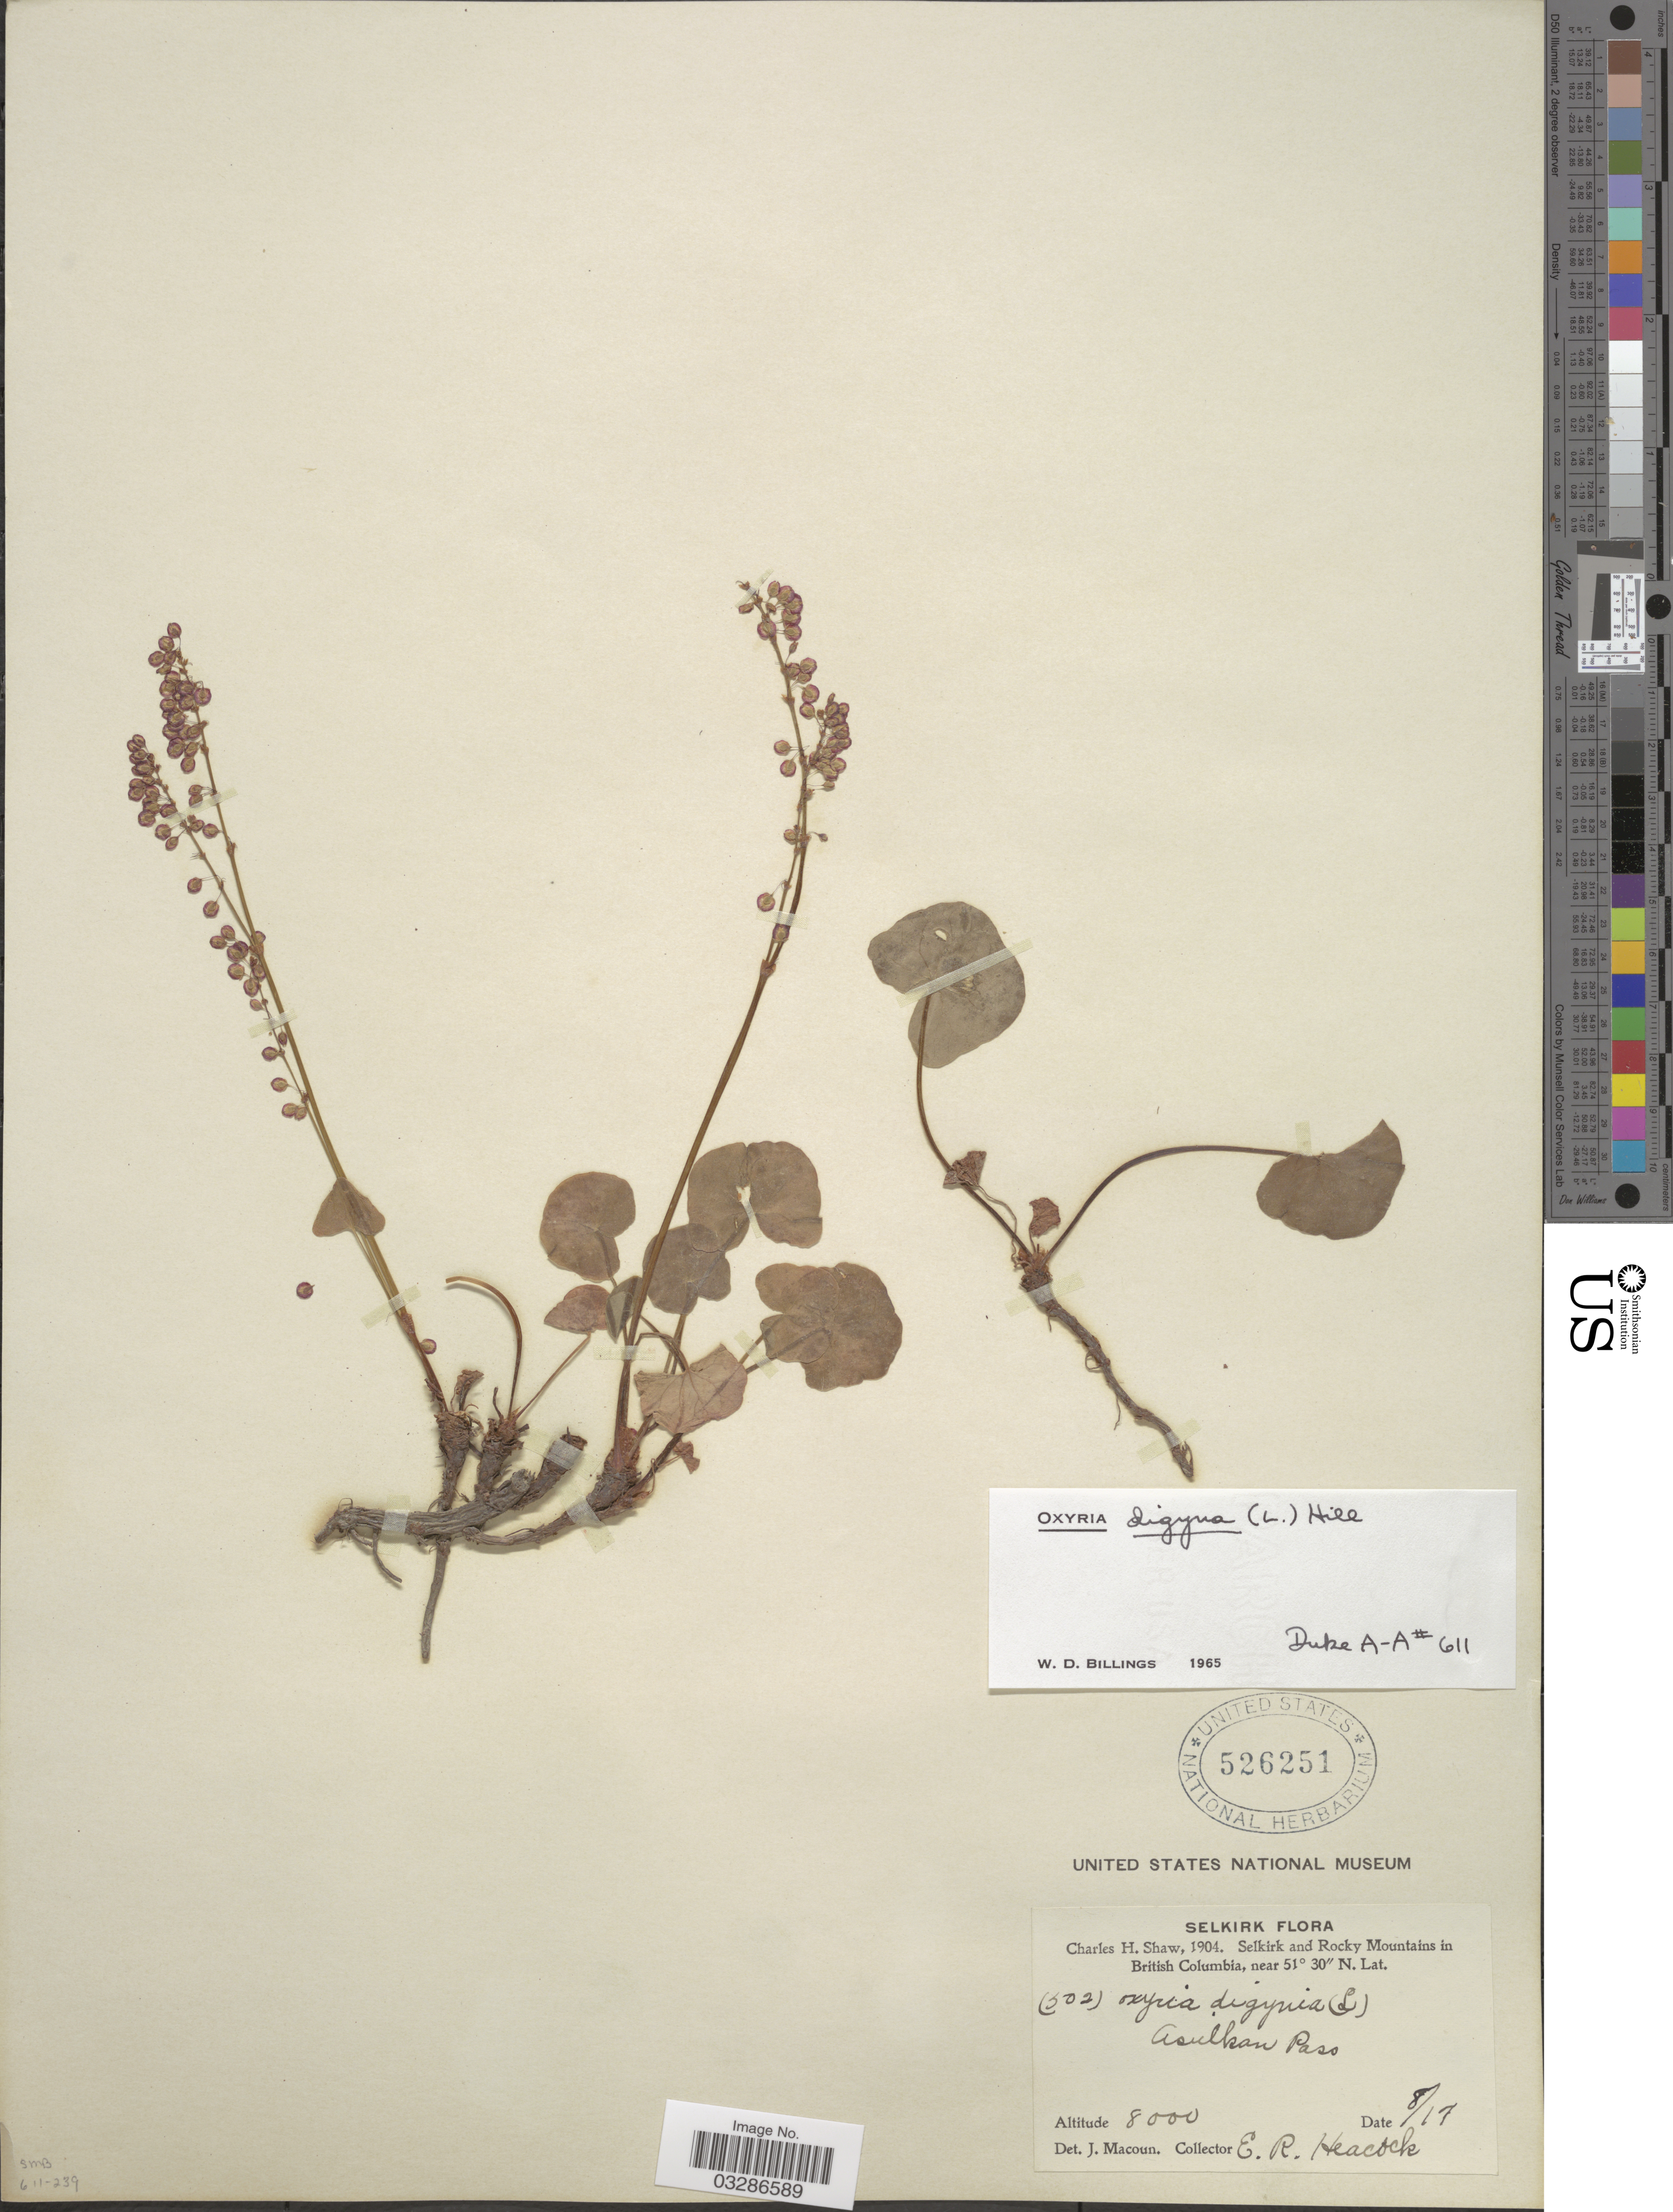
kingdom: Plantae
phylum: Tracheophyta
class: Magnoliopsida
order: Caryophyllales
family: Polygonaceae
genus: Oxyria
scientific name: Oxyria digyna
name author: (L.) Hill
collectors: E. Heacock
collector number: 302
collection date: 1904-08-17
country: Canada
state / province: British Columbia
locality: Selkirk and Rocky Mountains. Asulkan Pass.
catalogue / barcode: US 526251